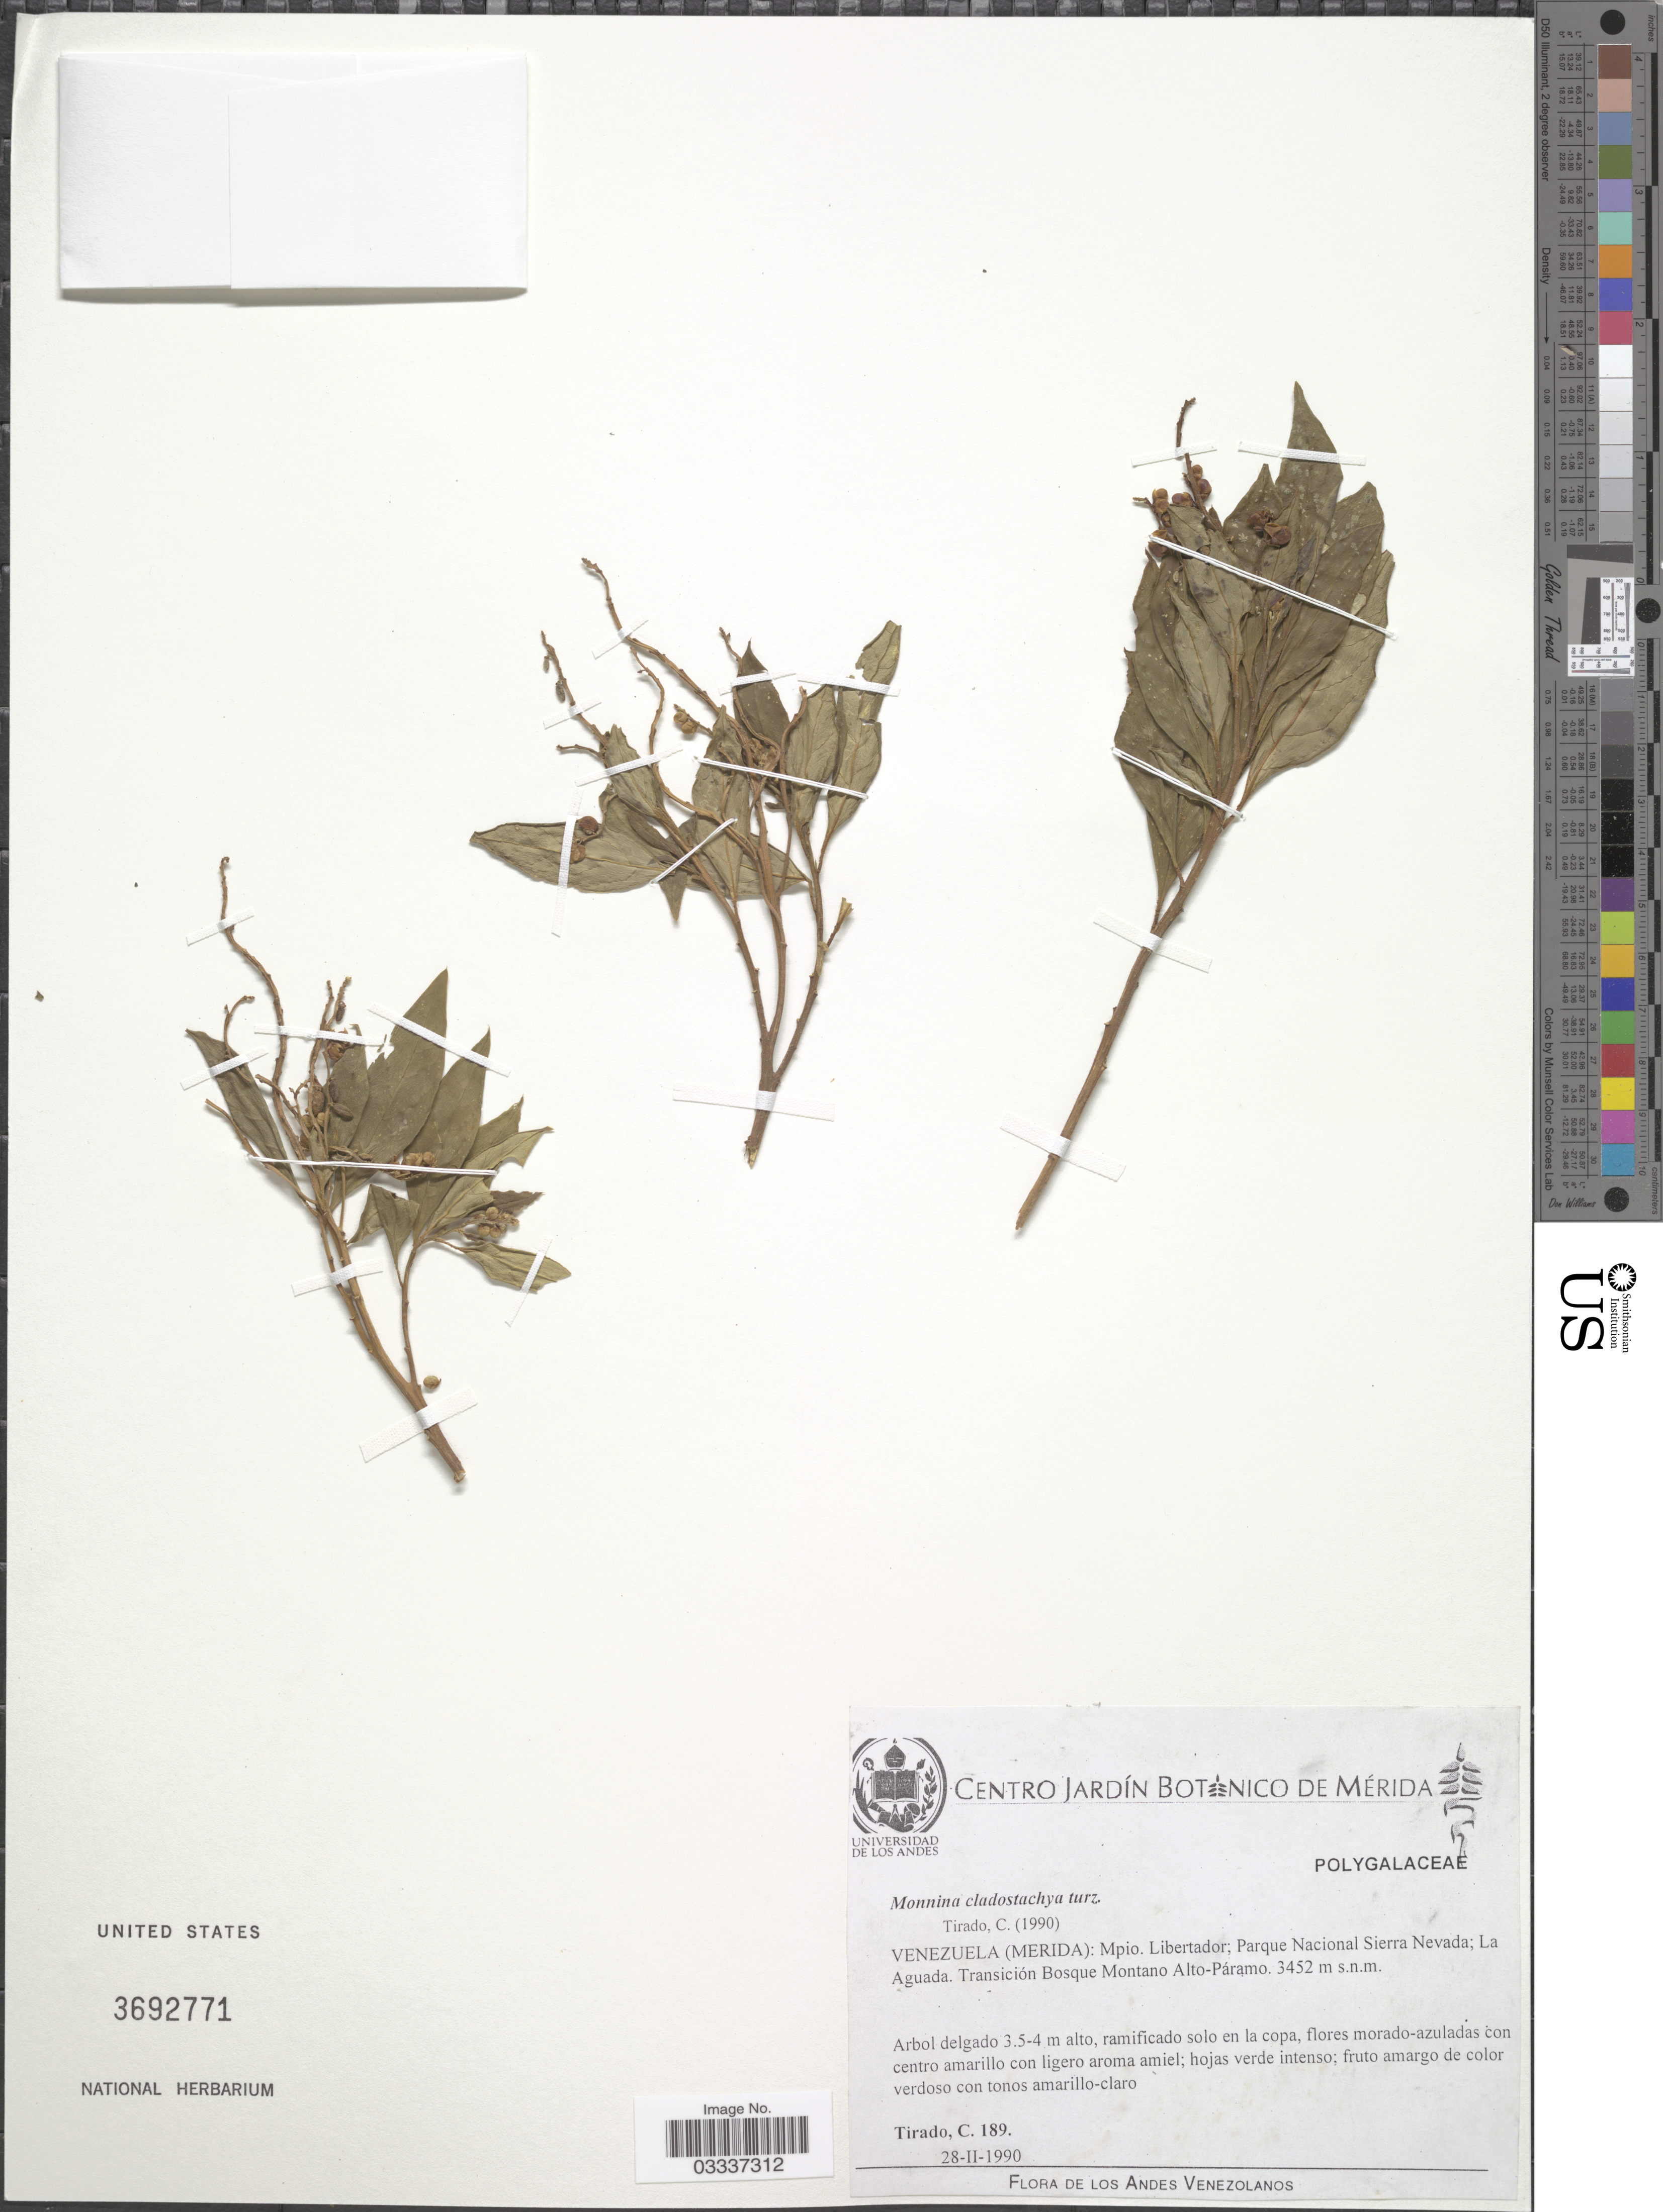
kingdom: Plantae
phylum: Tracheophyta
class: Magnoliopsida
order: Fabales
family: Polygalaceae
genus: Monnina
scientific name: Monnina cladostachya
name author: Turcz.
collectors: C. Tirado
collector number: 189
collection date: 1990-02-28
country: Venezuela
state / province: Mérida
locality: Mpio. Libertador; Parque Nacional Sierra Nevada; La Aguada. Transición Bosque Montano Alto-Páramo.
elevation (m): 3452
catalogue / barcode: US 3692771